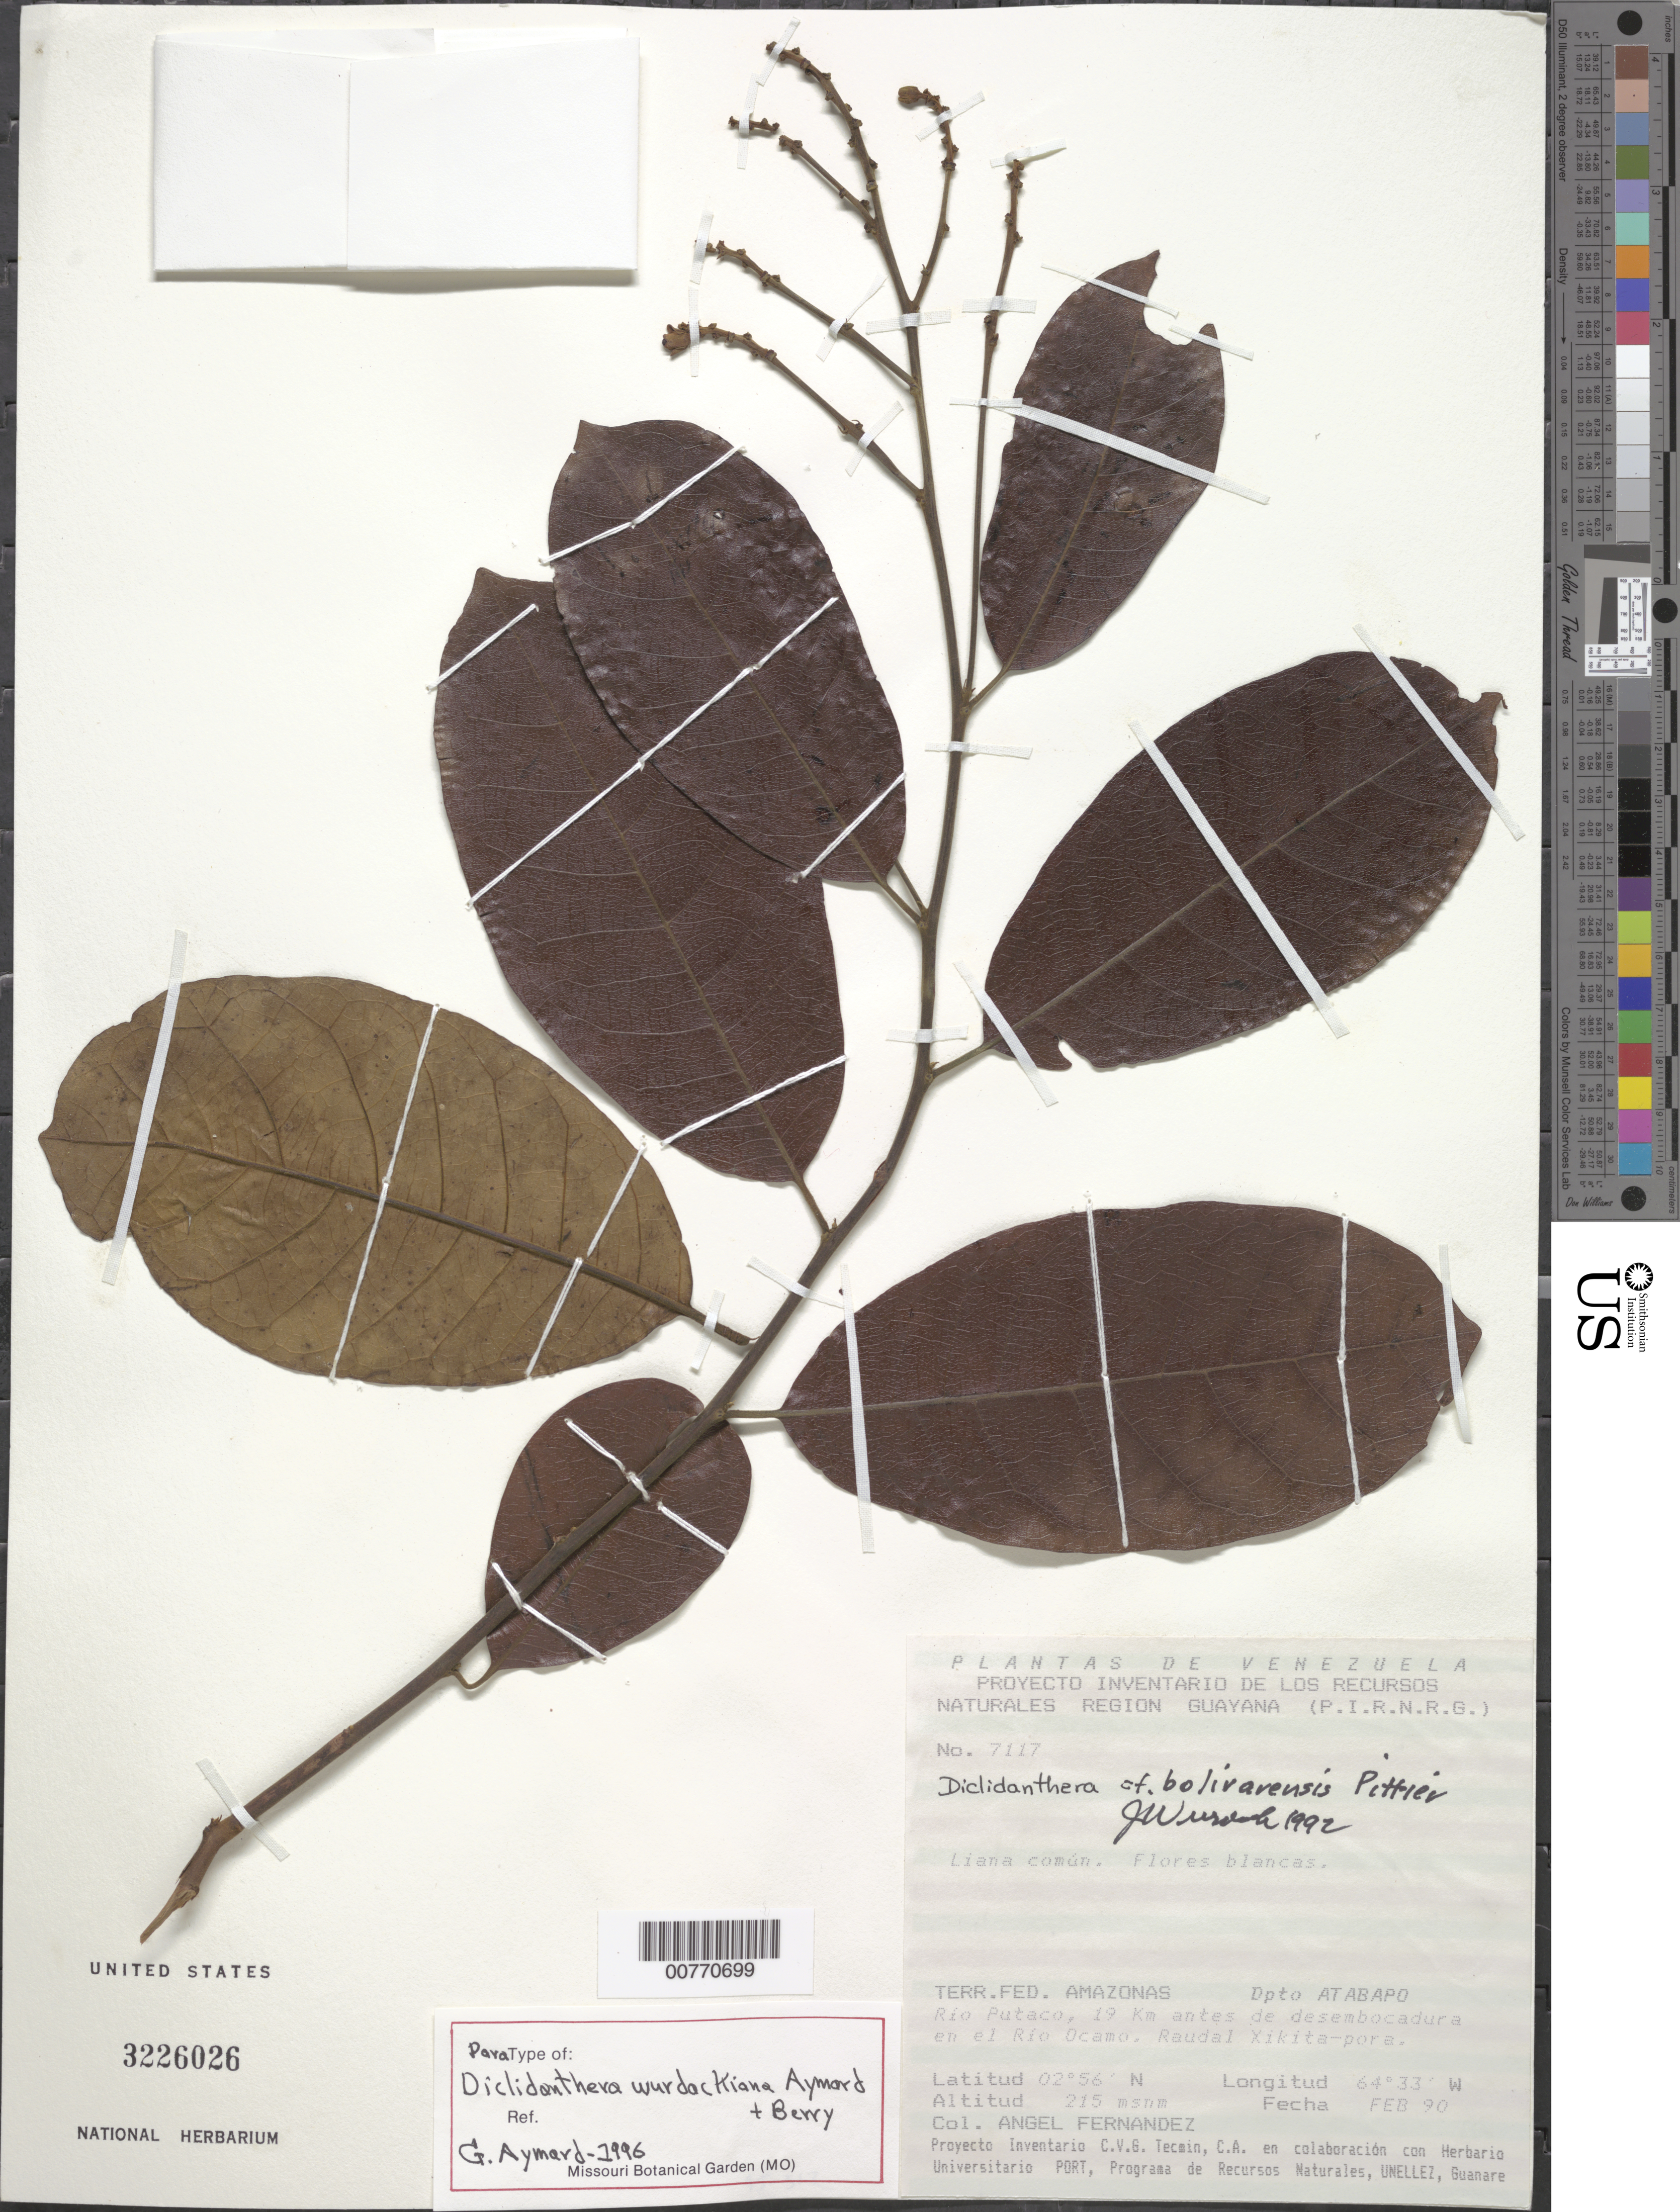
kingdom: Plantae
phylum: Tracheophyta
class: Magnoliopsida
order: Fabales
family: Polygalaceae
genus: Diclidanthera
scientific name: Diclidanthera wurdackiana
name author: Aymard & P.E. Berry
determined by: Aymard C., G. A., (PORT), Univ. Nac. Exp. de los Llanos Ezequiel Zamora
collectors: A. Fernández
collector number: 7117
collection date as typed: Feb-90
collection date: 1990-02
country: Venezuela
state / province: Amazonas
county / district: Atabapo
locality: Río Putaco, 19 km antes de desembocadura en el Río Ocamo, Raudal Xikita-pora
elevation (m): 215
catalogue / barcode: US 3226026